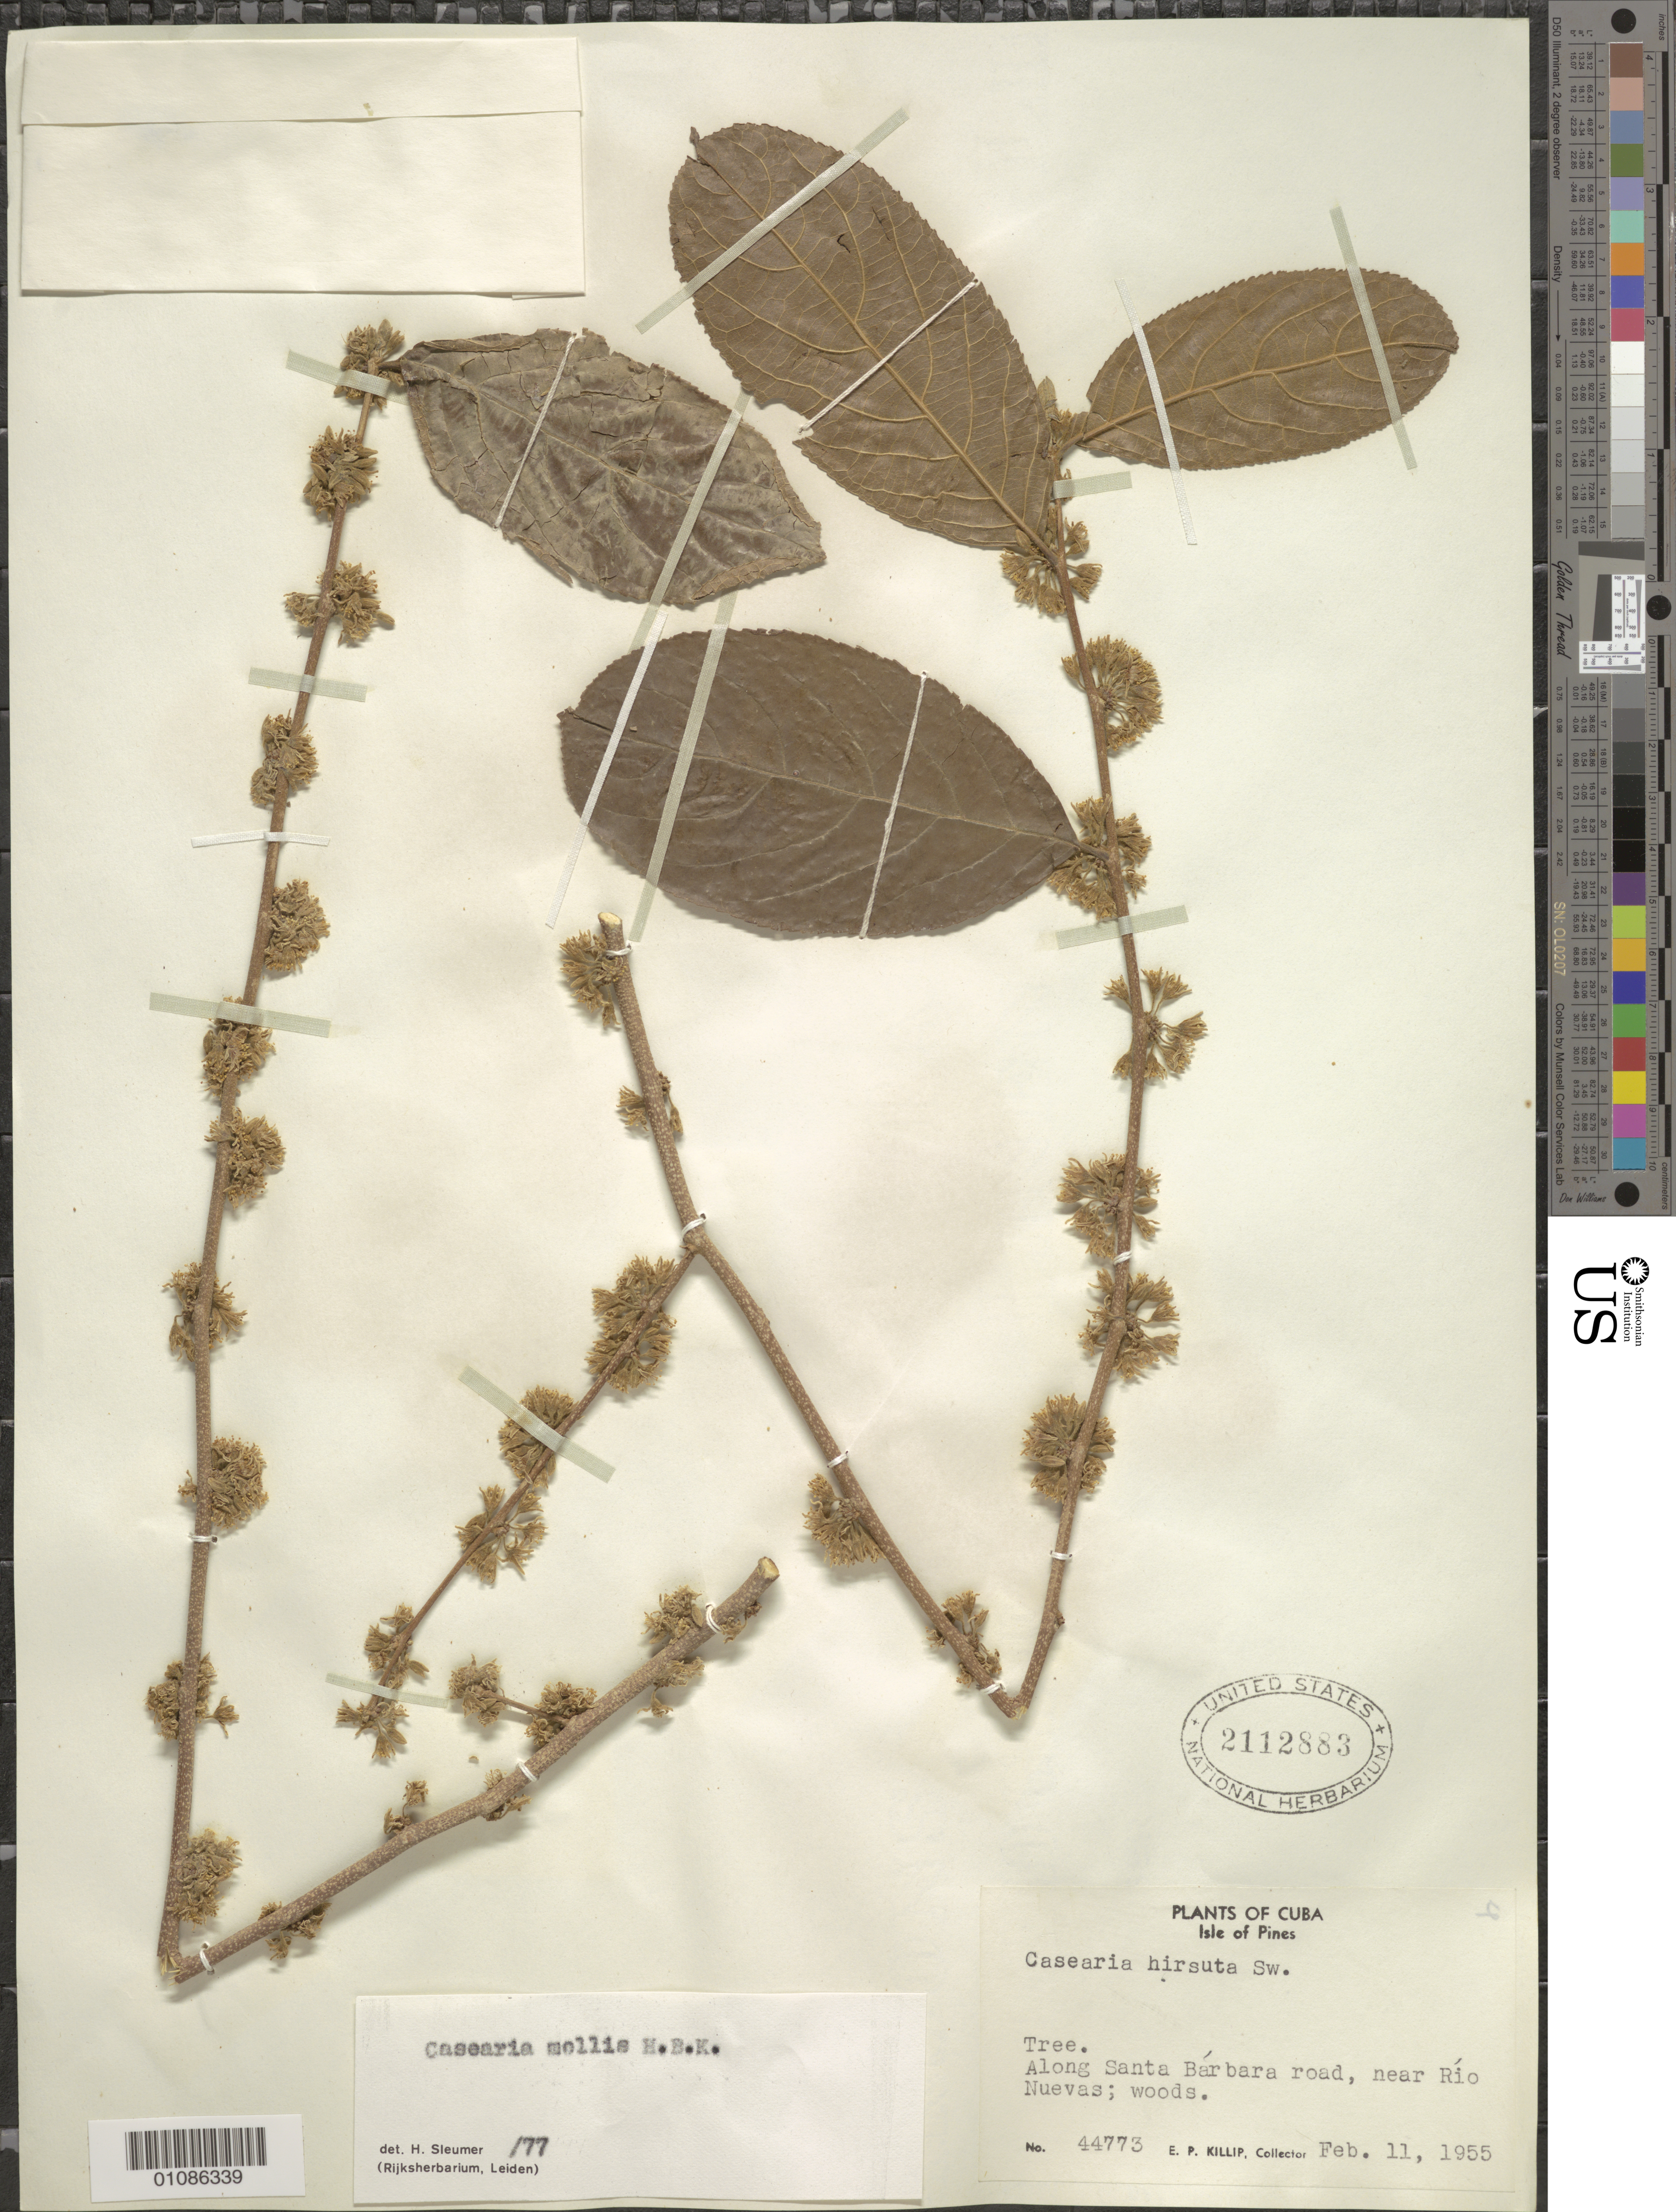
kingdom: Plantae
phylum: Tracheophyta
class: Magnoliopsida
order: Malpighiales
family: Salicaceae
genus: Casearia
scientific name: Casearia mollis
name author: Kunth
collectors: E. P. Killip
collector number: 44773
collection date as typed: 11 Feb 1955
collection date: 1955-02-11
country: Cuba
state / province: Isla de La Juventud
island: Isla de la Juventud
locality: Isle of Pines, Along Santa Barbara road, near Rio Nuevas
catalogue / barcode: US 2112883